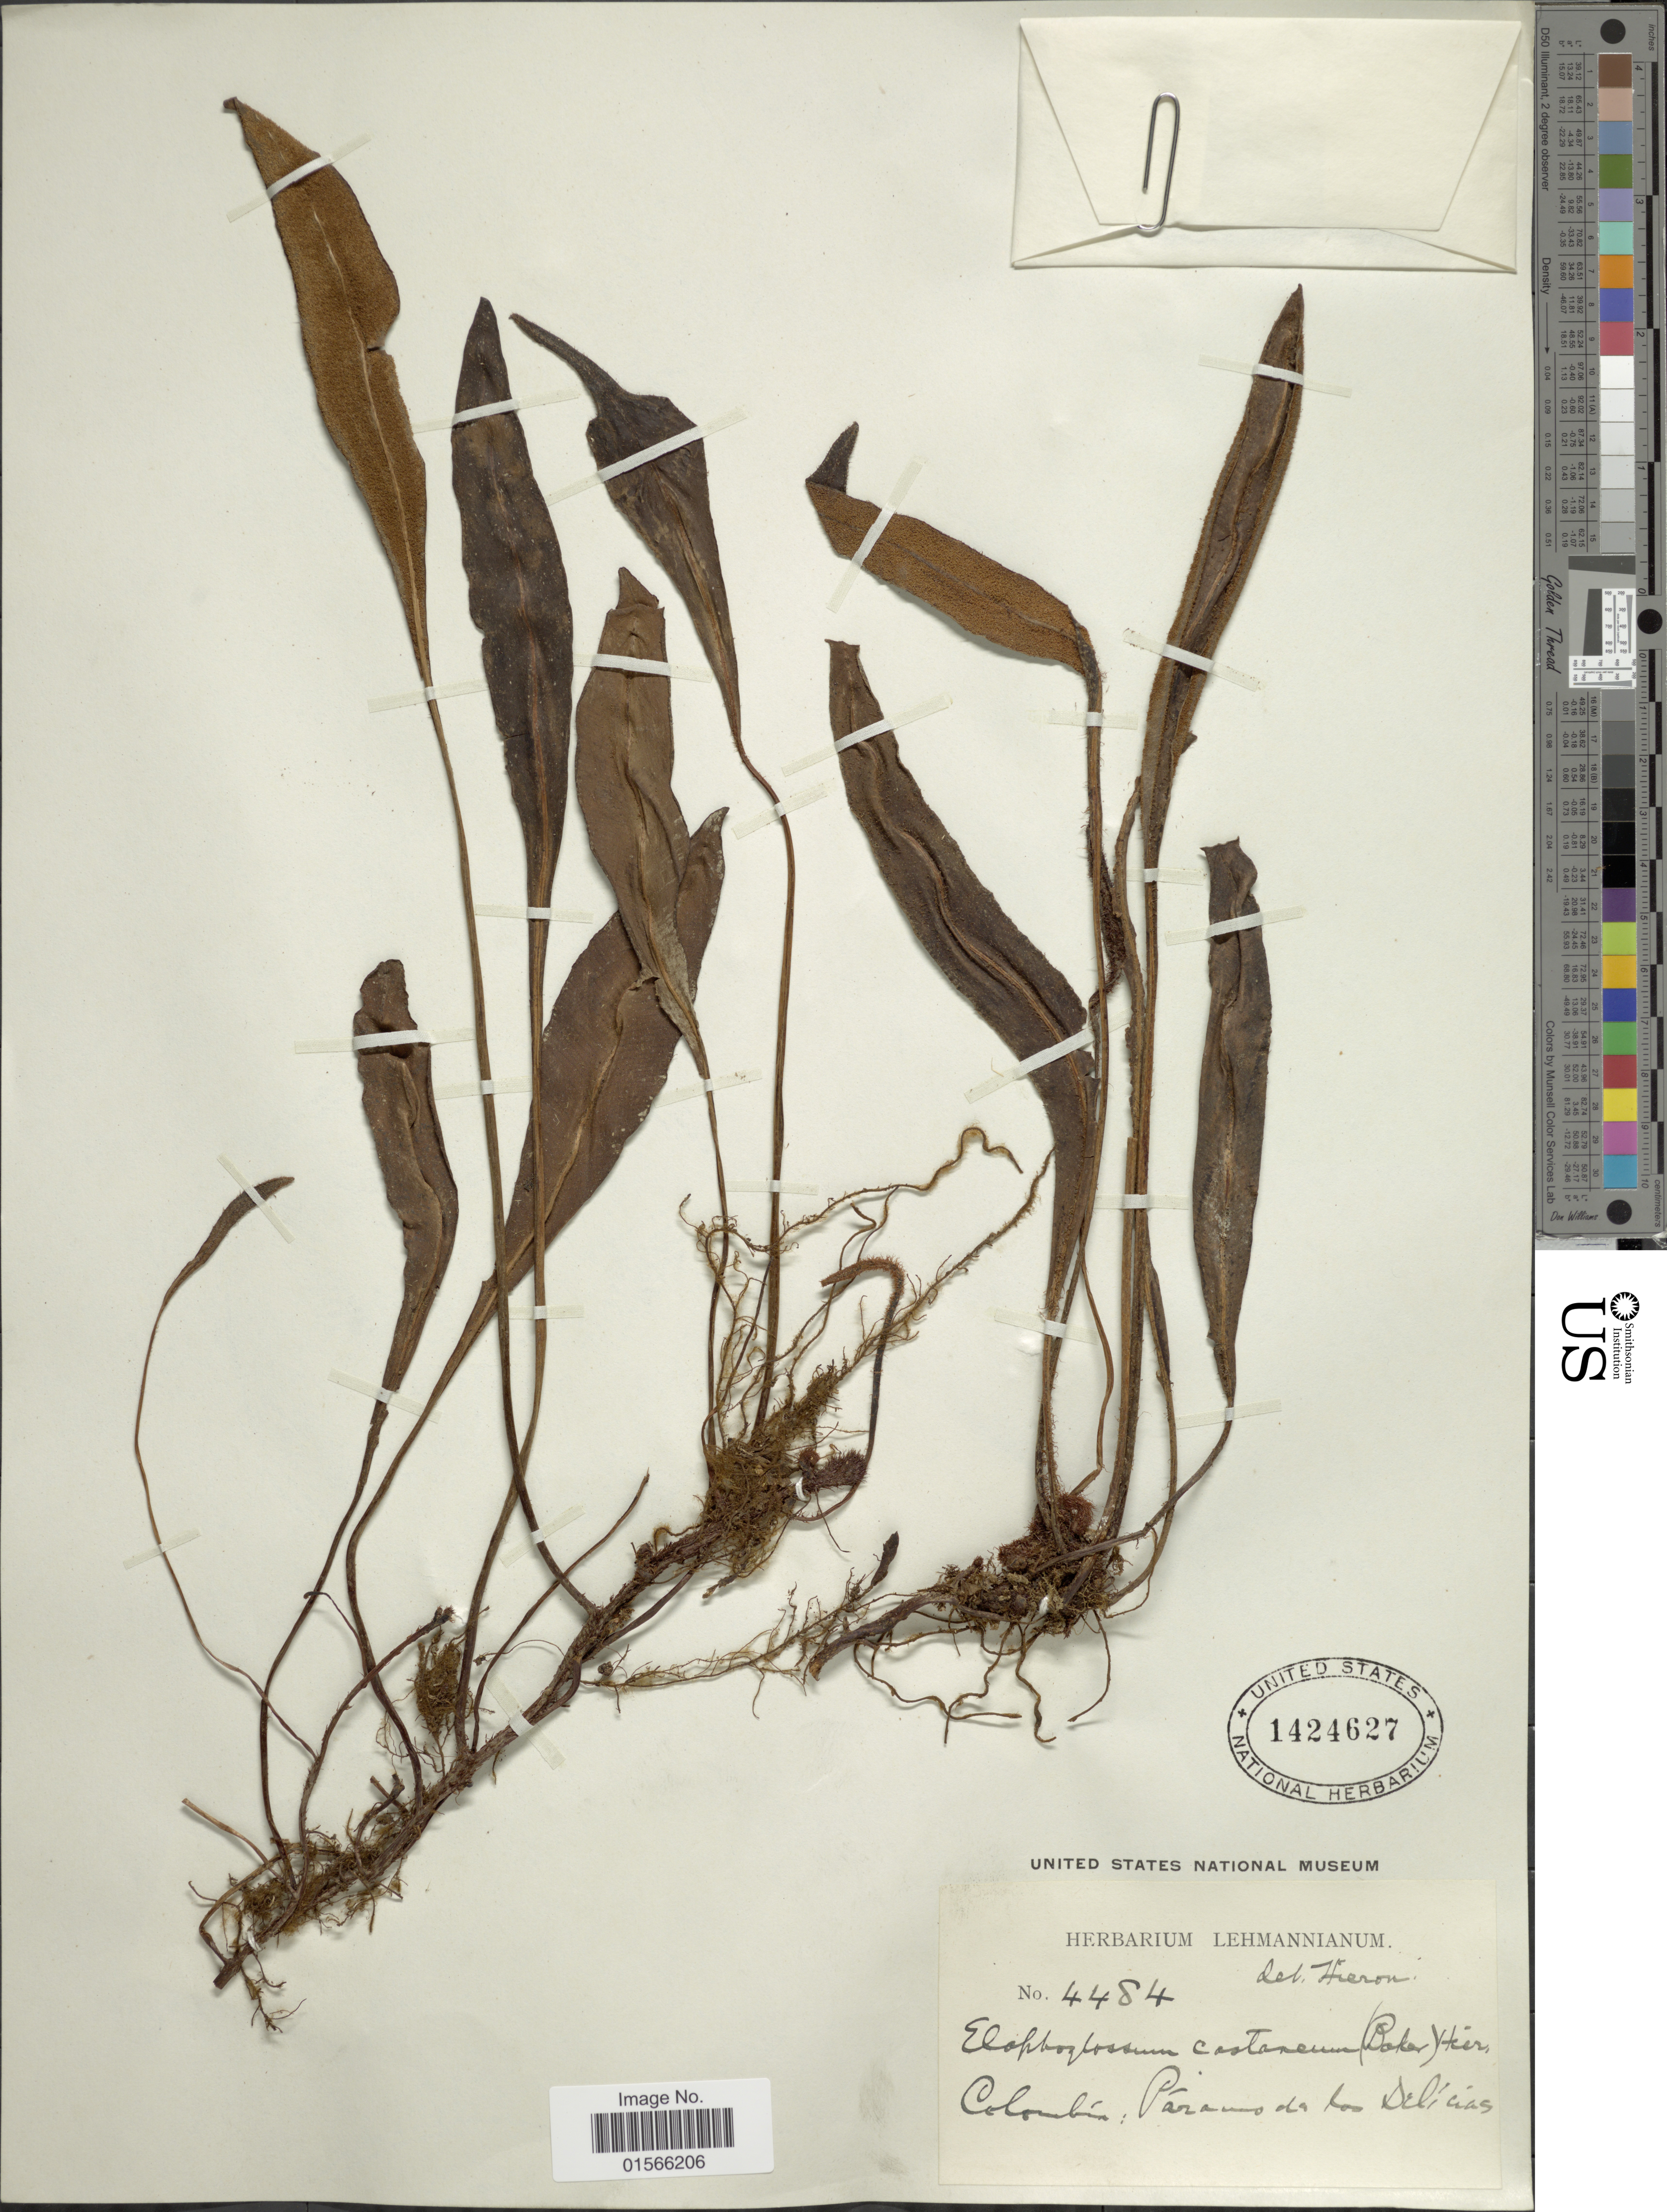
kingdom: Plantae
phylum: Tracheophyta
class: Polypodiopsida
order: Polypodiales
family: Dryopteridaceae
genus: Elaphoglossum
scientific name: Elaphoglossum castaneum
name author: (Baker) Diels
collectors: ex herb. Lehmannianum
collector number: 4484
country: Colombia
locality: Páramos de las Delicias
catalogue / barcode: US 1424627